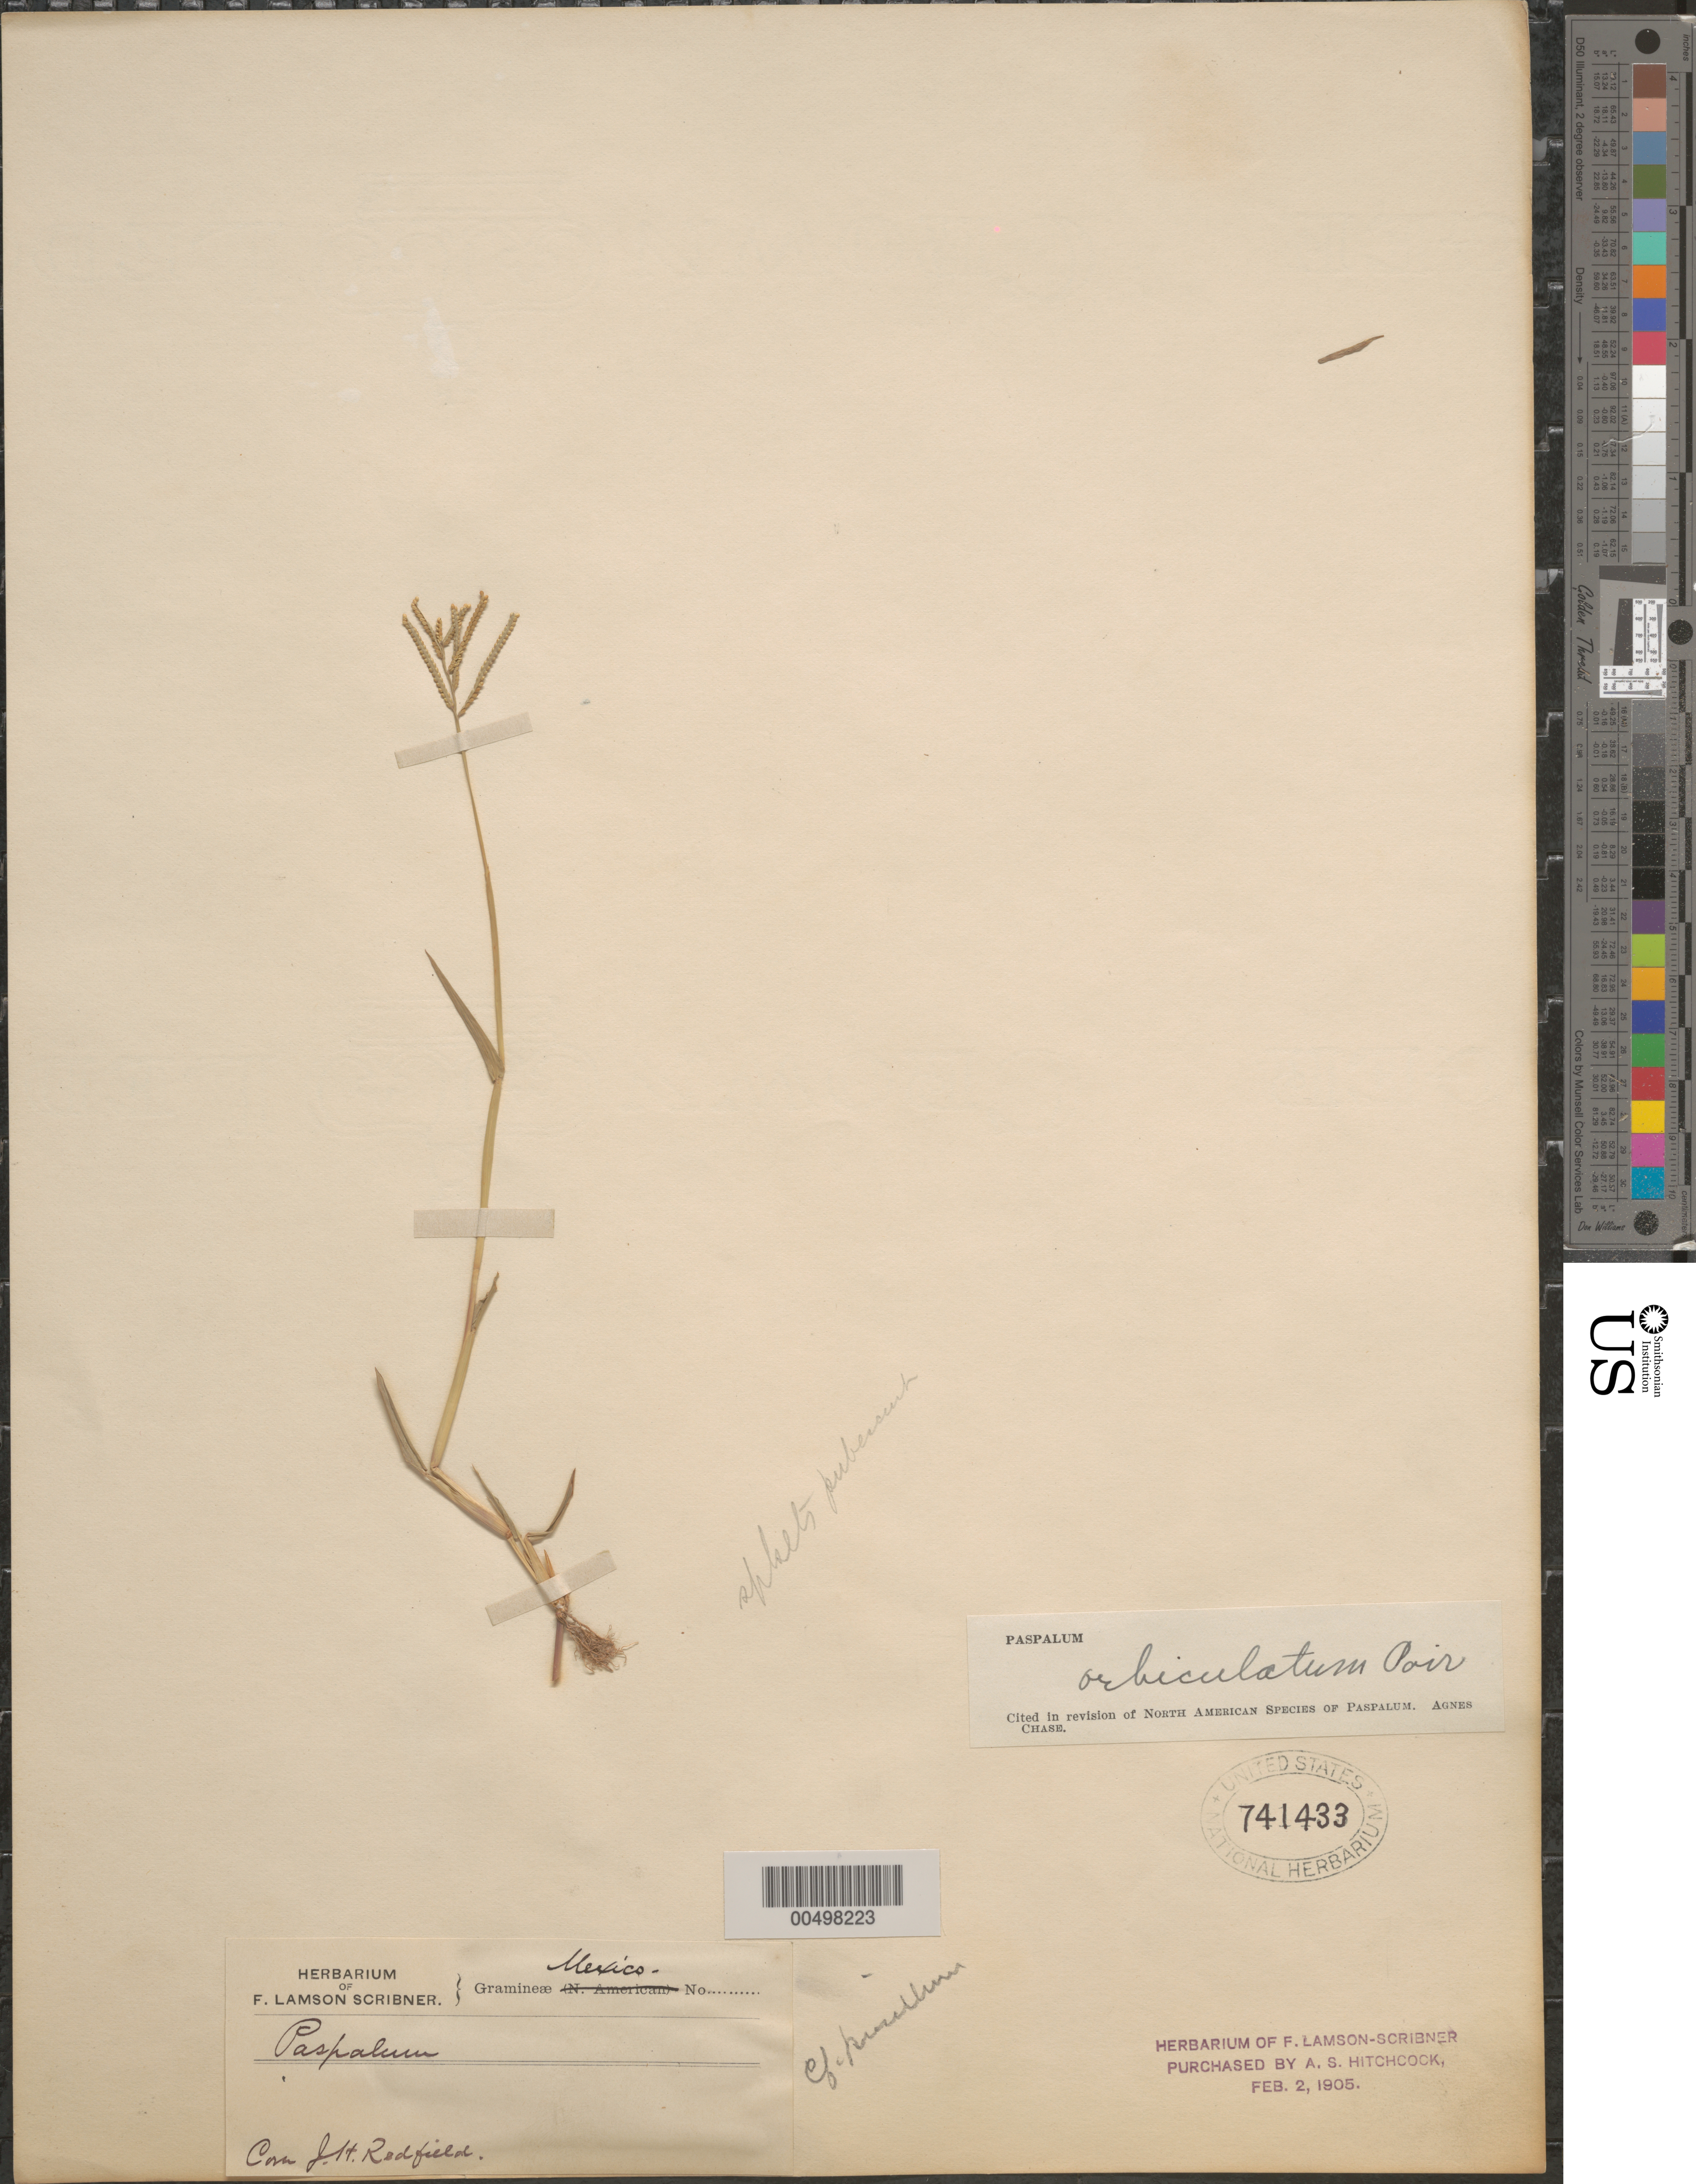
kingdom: Plantae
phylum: Tracheophyta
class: Liliopsida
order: Poales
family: Poaceae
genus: Paspalum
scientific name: Paspalum orbiculatum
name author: Poir. in Lam.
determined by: Chase, [M.] Agnes, (US)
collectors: J. Redfield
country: Mexico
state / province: Durango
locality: San Ramon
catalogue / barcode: US 741433